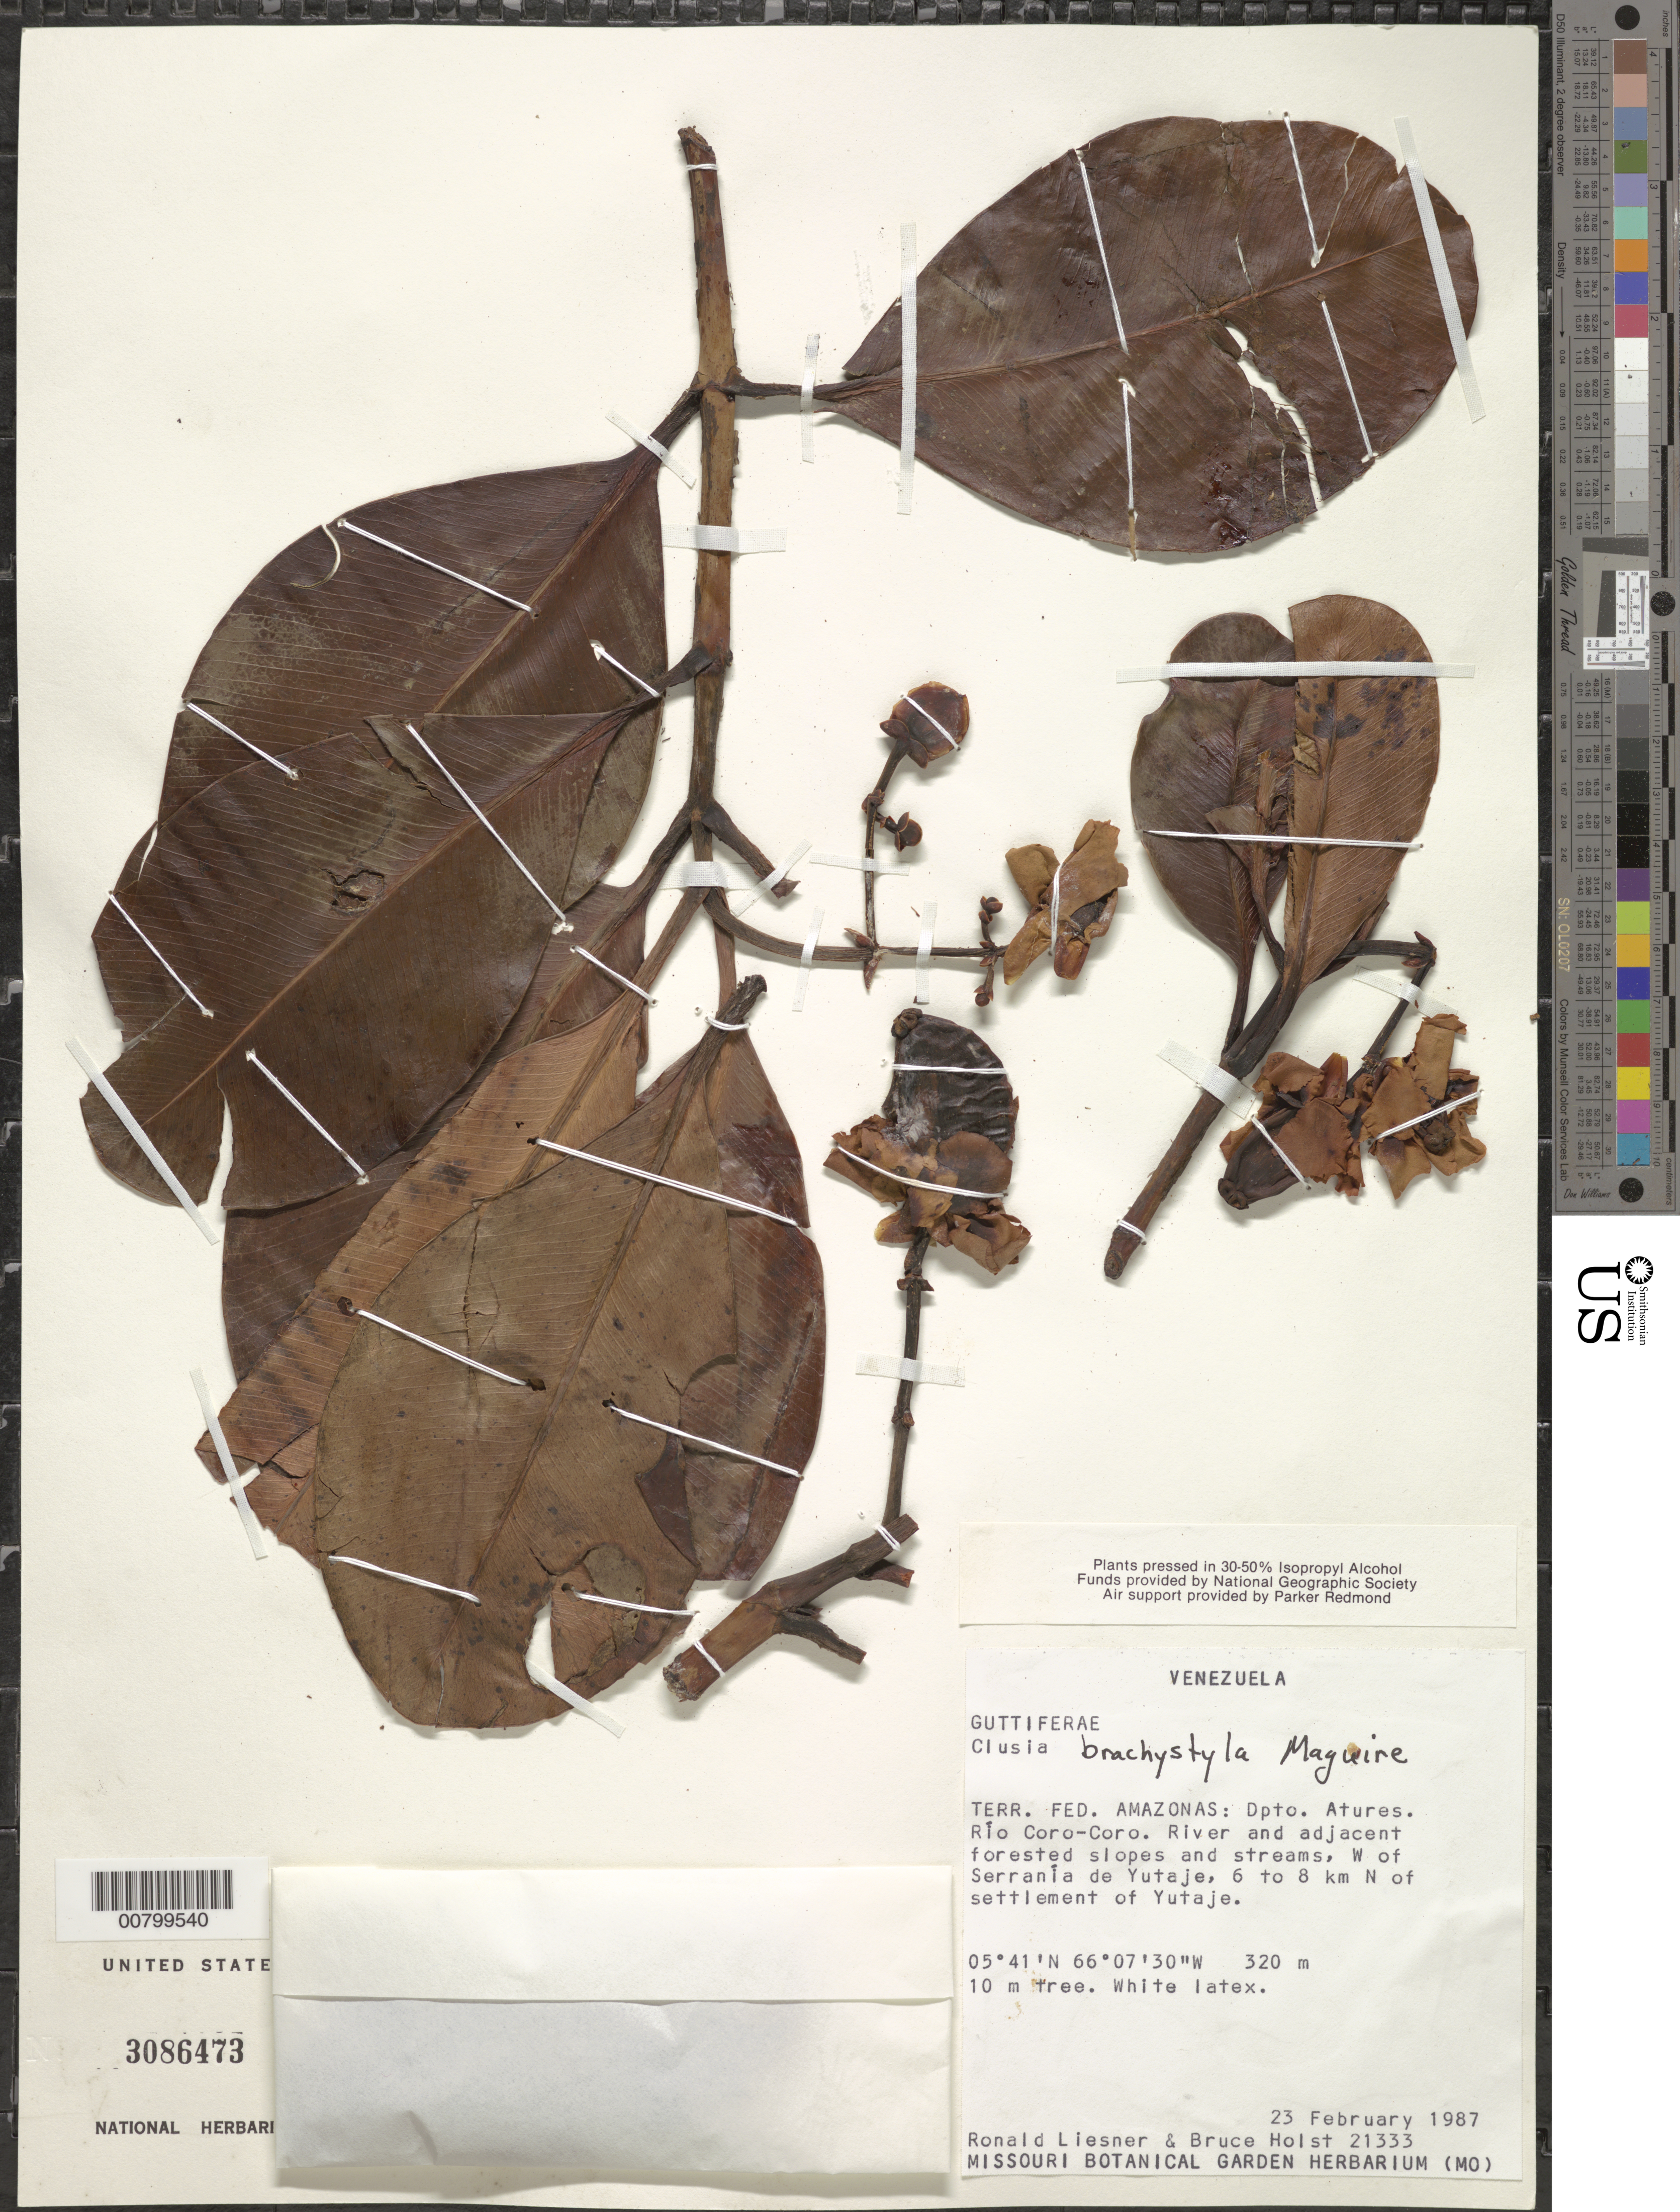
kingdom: Plantae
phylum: Tracheophyta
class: Magnoliopsida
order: Malpighiales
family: Clusiaceae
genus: Clusia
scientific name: Clusia brachystyla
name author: Maguire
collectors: R. L. Liesner & B. Holst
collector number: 21333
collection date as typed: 23-Feb-87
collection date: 1987-02-23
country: Venezuela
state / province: Amazonas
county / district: Atures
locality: Río Coro-Coro, W of Serrania de Yutajé, 6-8 km N of settlement of Yutajé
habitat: River and adjacent forested slopes and streams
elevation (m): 320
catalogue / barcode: US 3086473